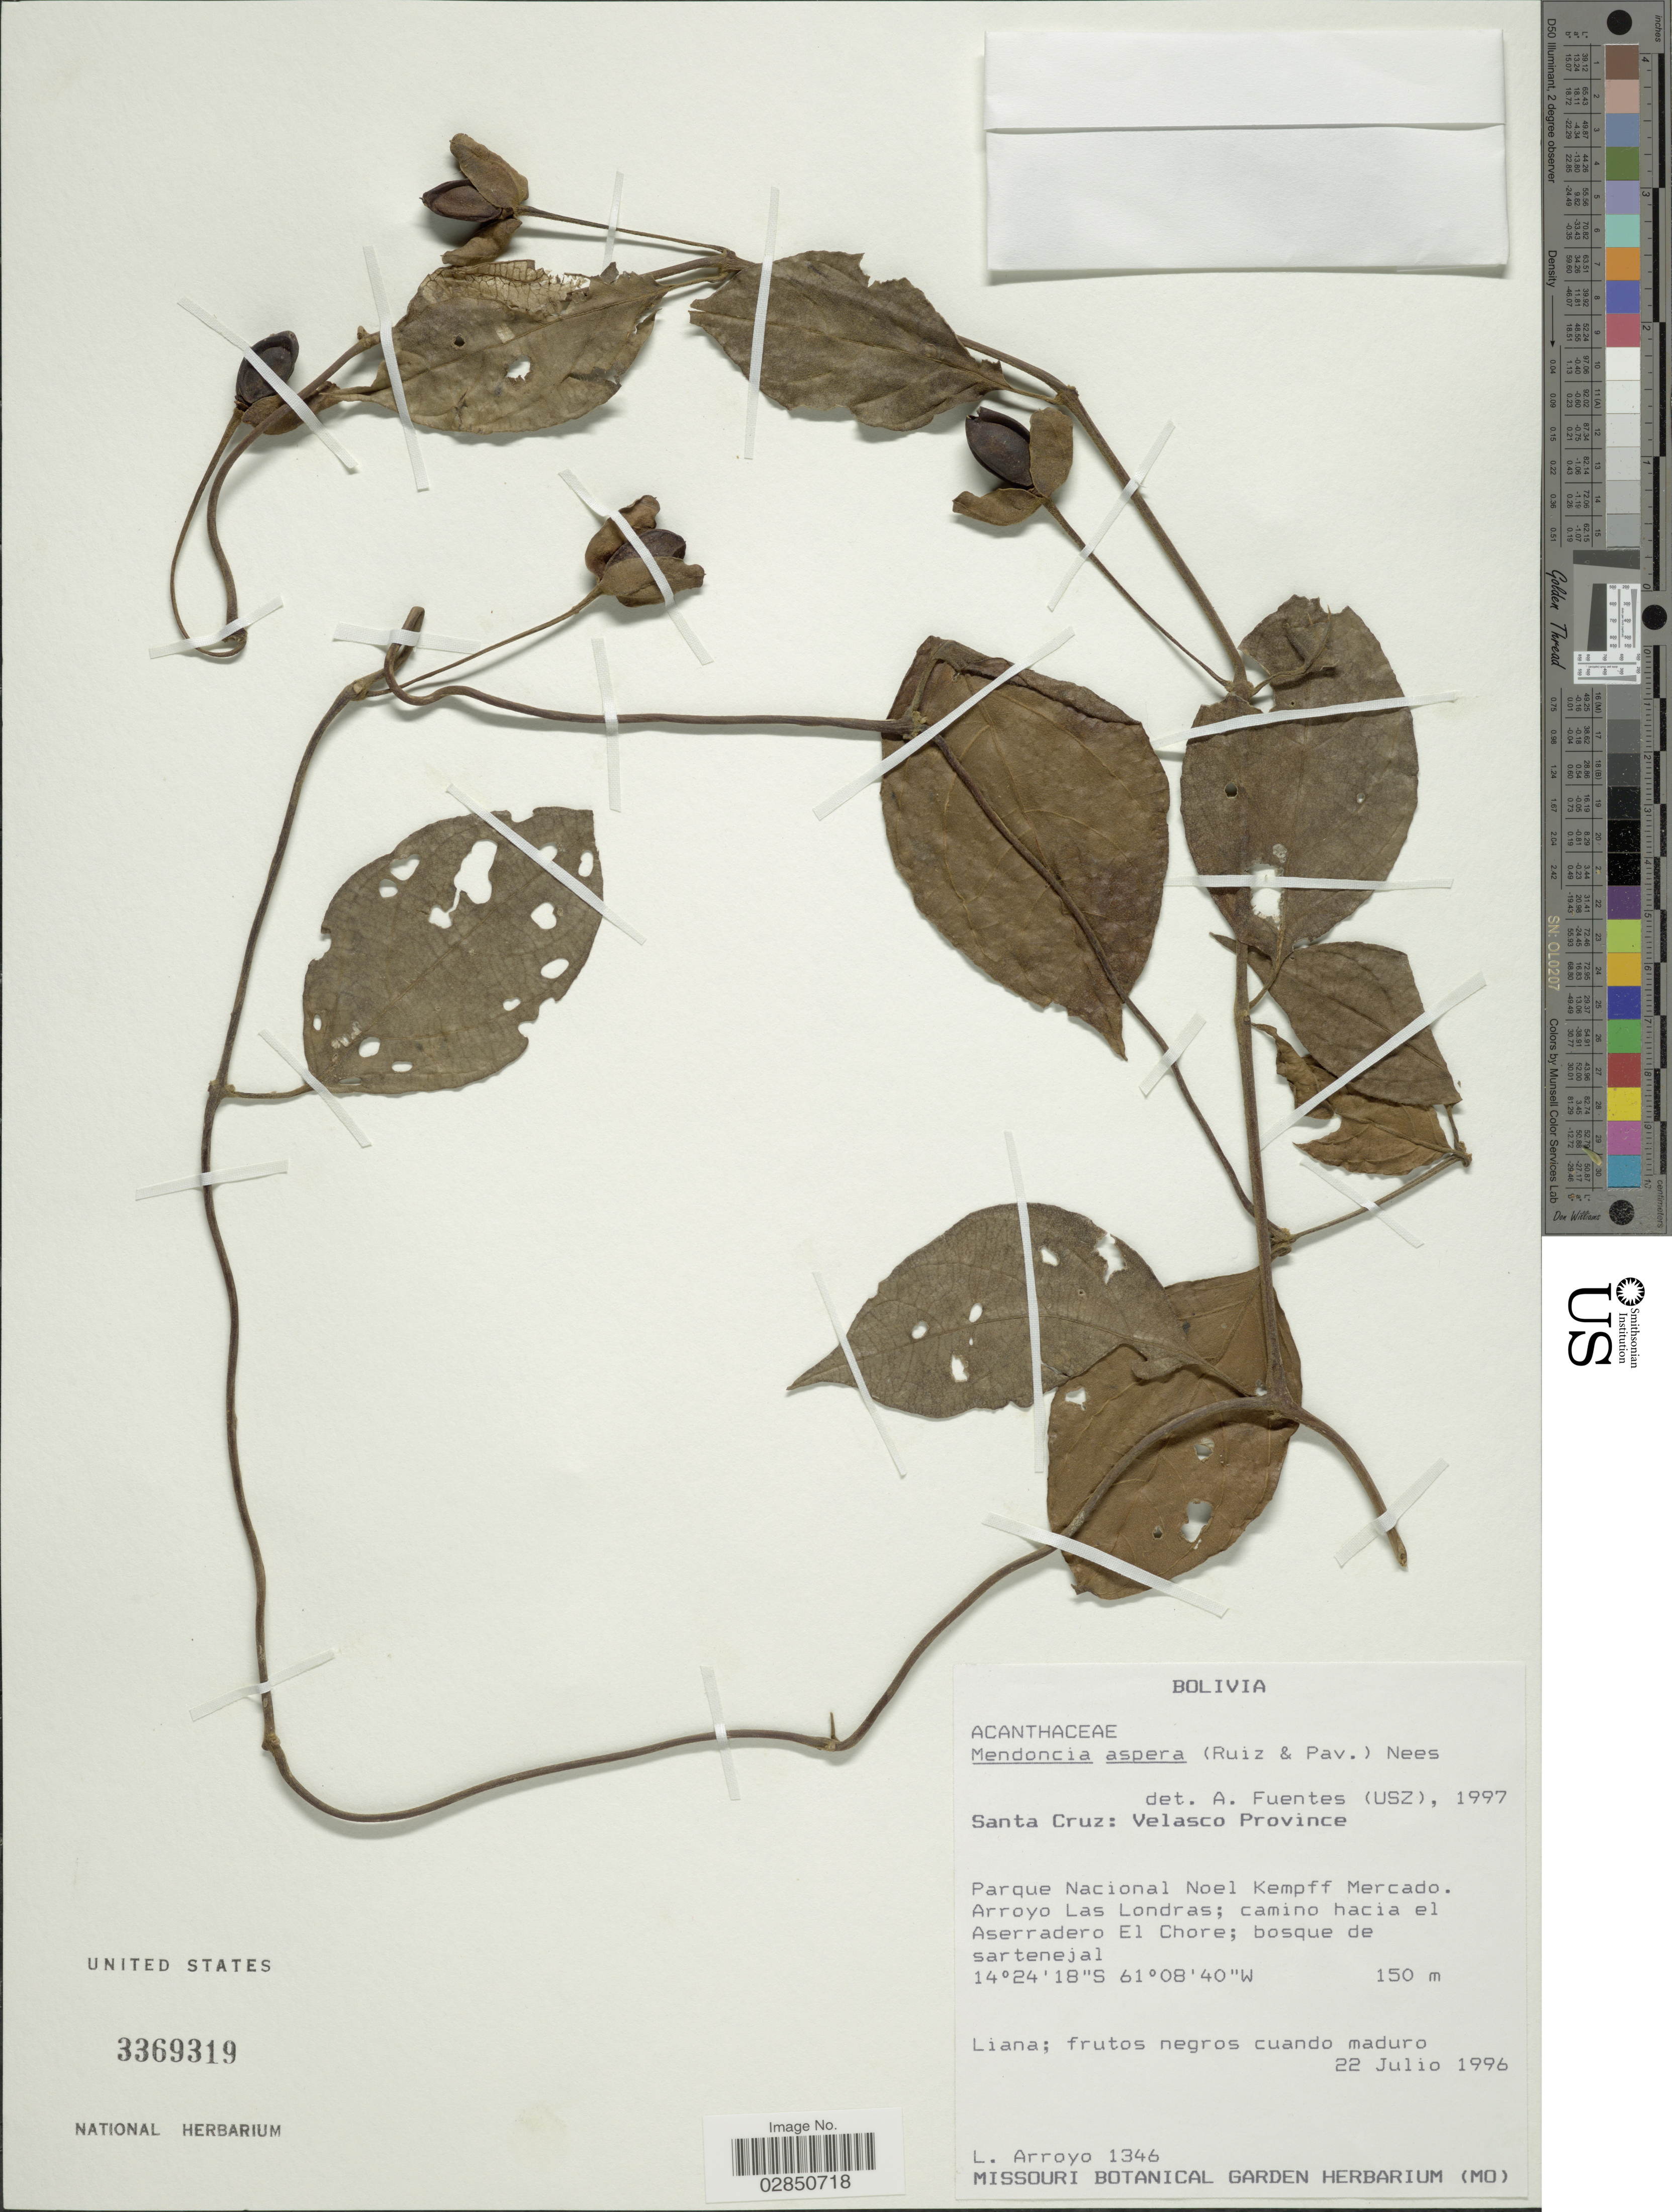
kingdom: Plantae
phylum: Tracheophyta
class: Magnoliopsida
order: Lamiales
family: Acanthaceae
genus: Mendoncia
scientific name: Mendoncia aspera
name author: (Ruiz & Pav.) Nees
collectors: L. Arroyo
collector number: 1346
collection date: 1996-07-22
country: Bolivia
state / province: Santa Cruz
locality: Santa Cruz: Velasco Province, Parque Nacional Noel Kempff Mercado, Arroyo Las Londras; camino hacia el Aserradero El Chore.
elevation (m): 150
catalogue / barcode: US 3369319